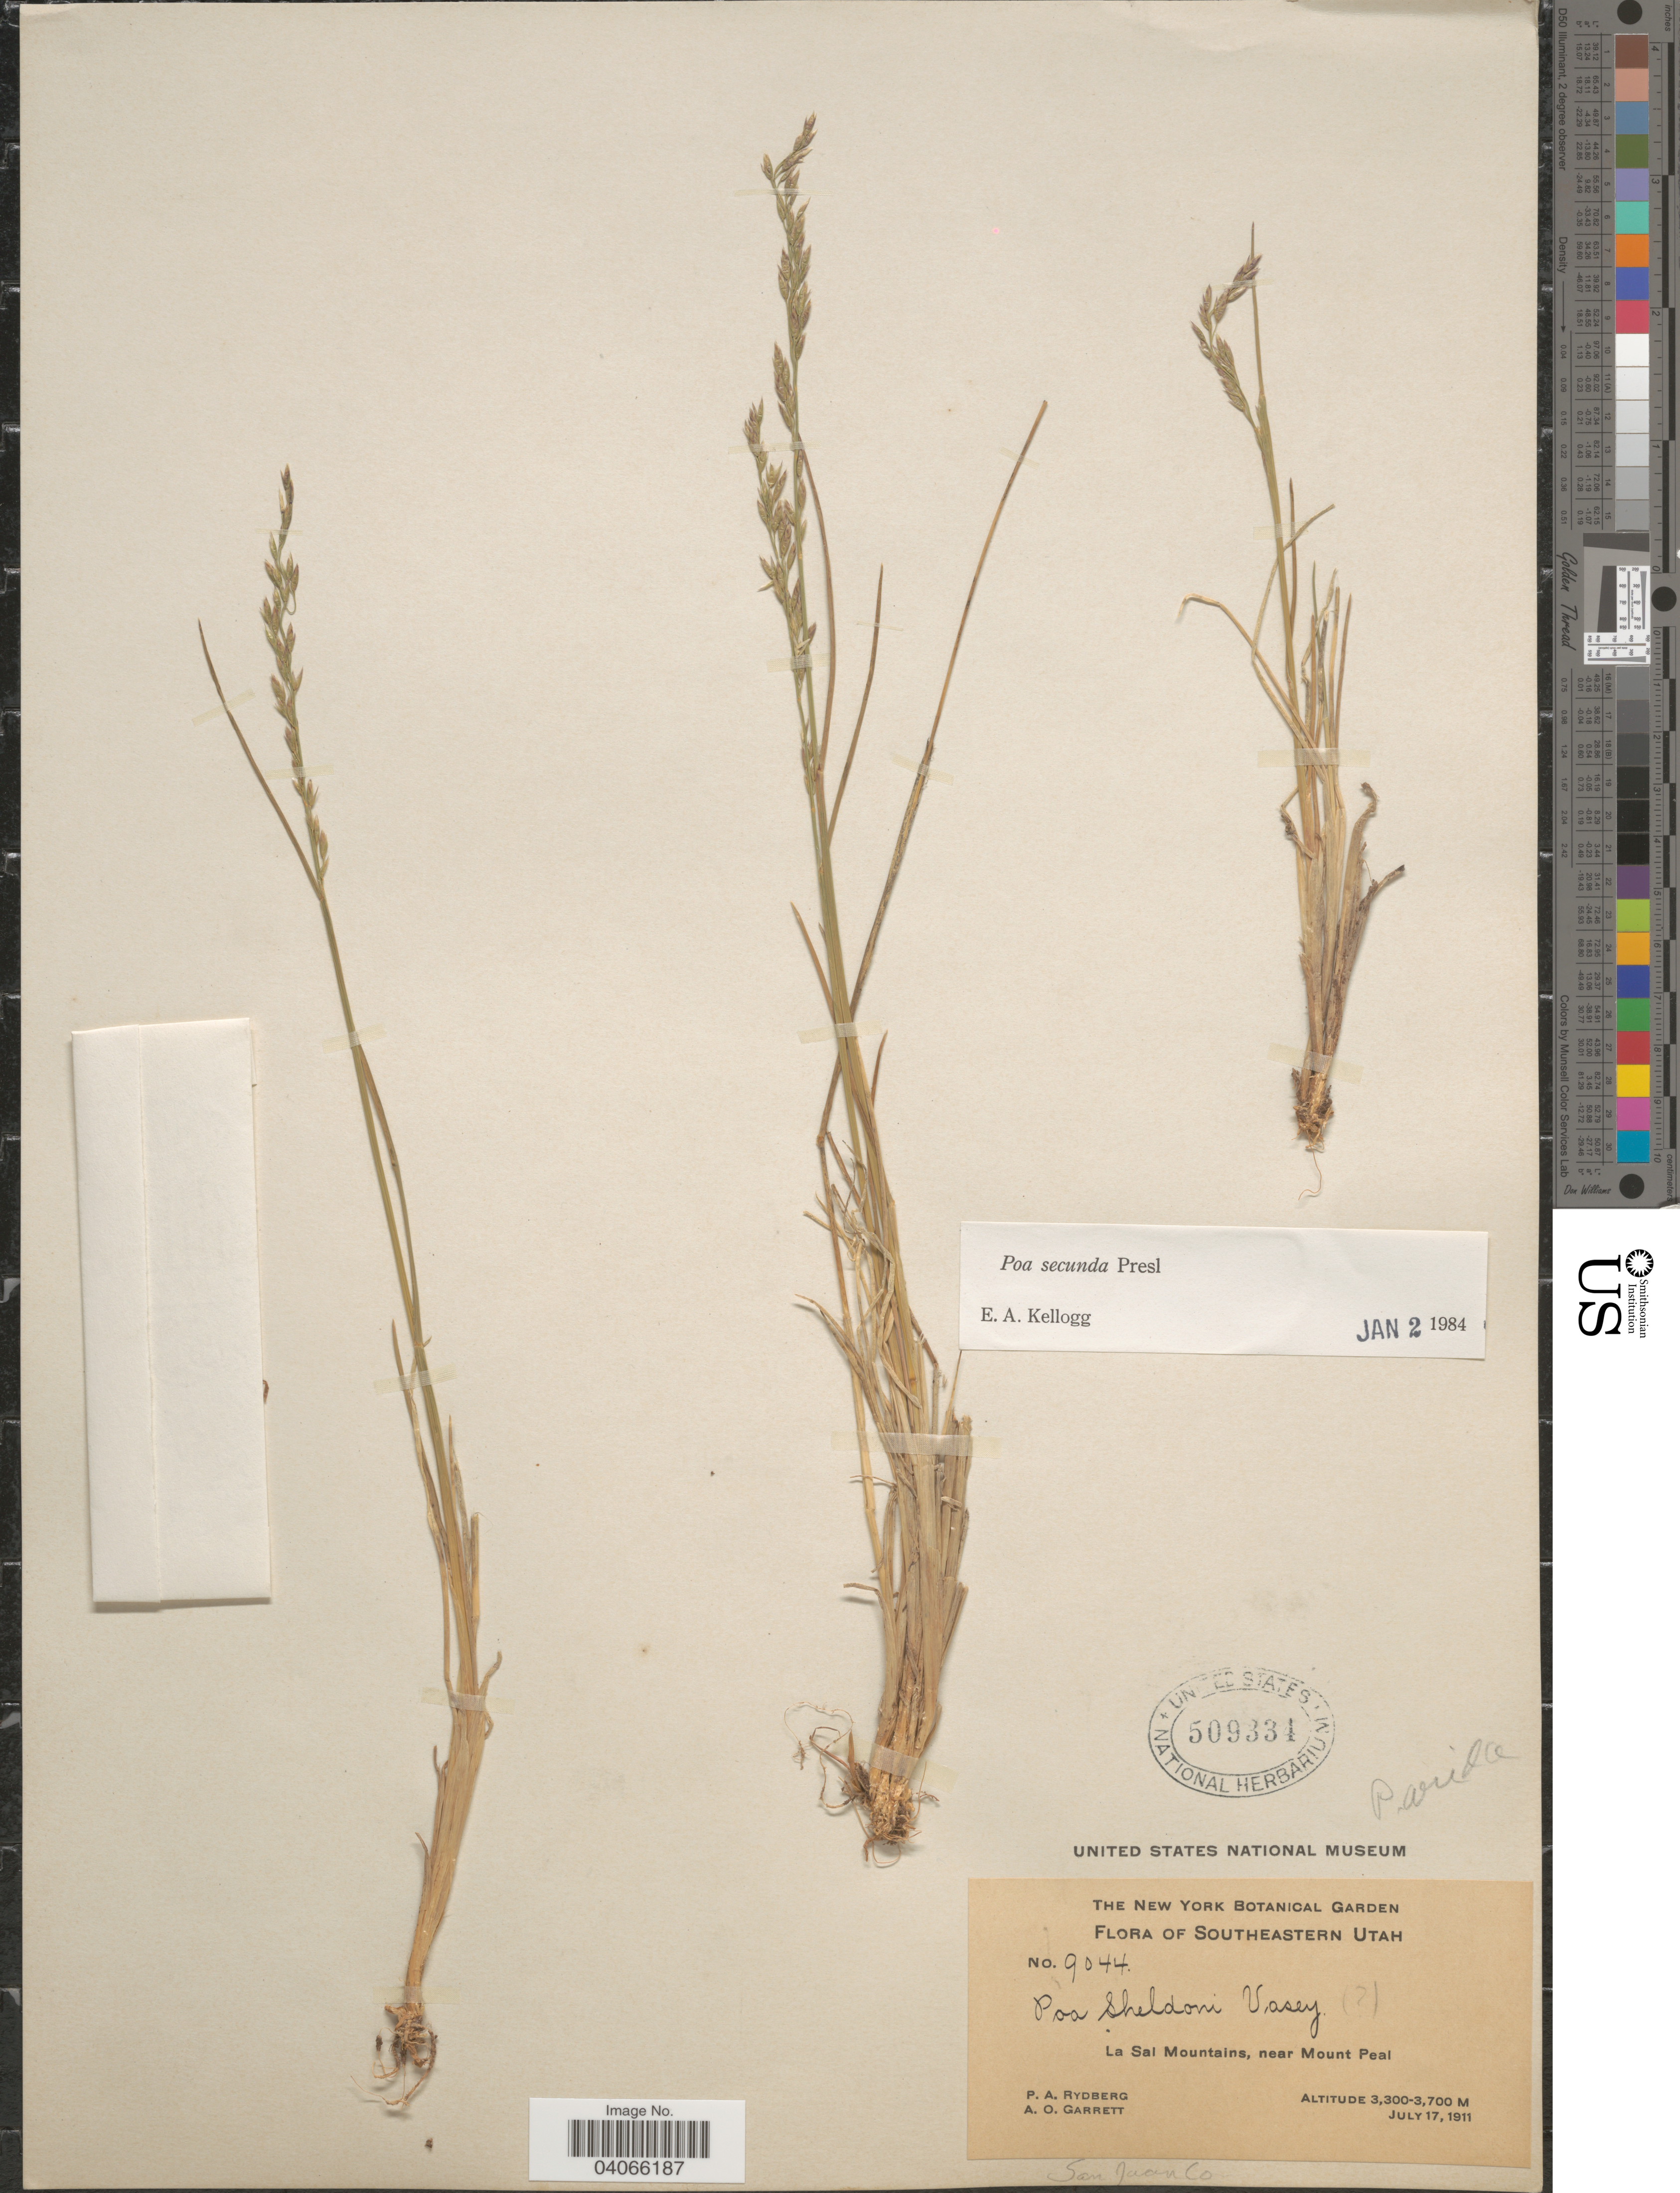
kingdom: Plantae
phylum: Tracheophyta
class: Liliopsida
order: Poales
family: Poaceae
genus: Poa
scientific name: Poa secunda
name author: J. Presl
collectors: P. A. Rydberg & A. O. Garrett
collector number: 9044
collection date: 1911-07-17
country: United States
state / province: Utah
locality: Southeastern Utah. La Sal Mountains, near Mount Peal. San Juan Co.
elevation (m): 3300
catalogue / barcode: US 509334